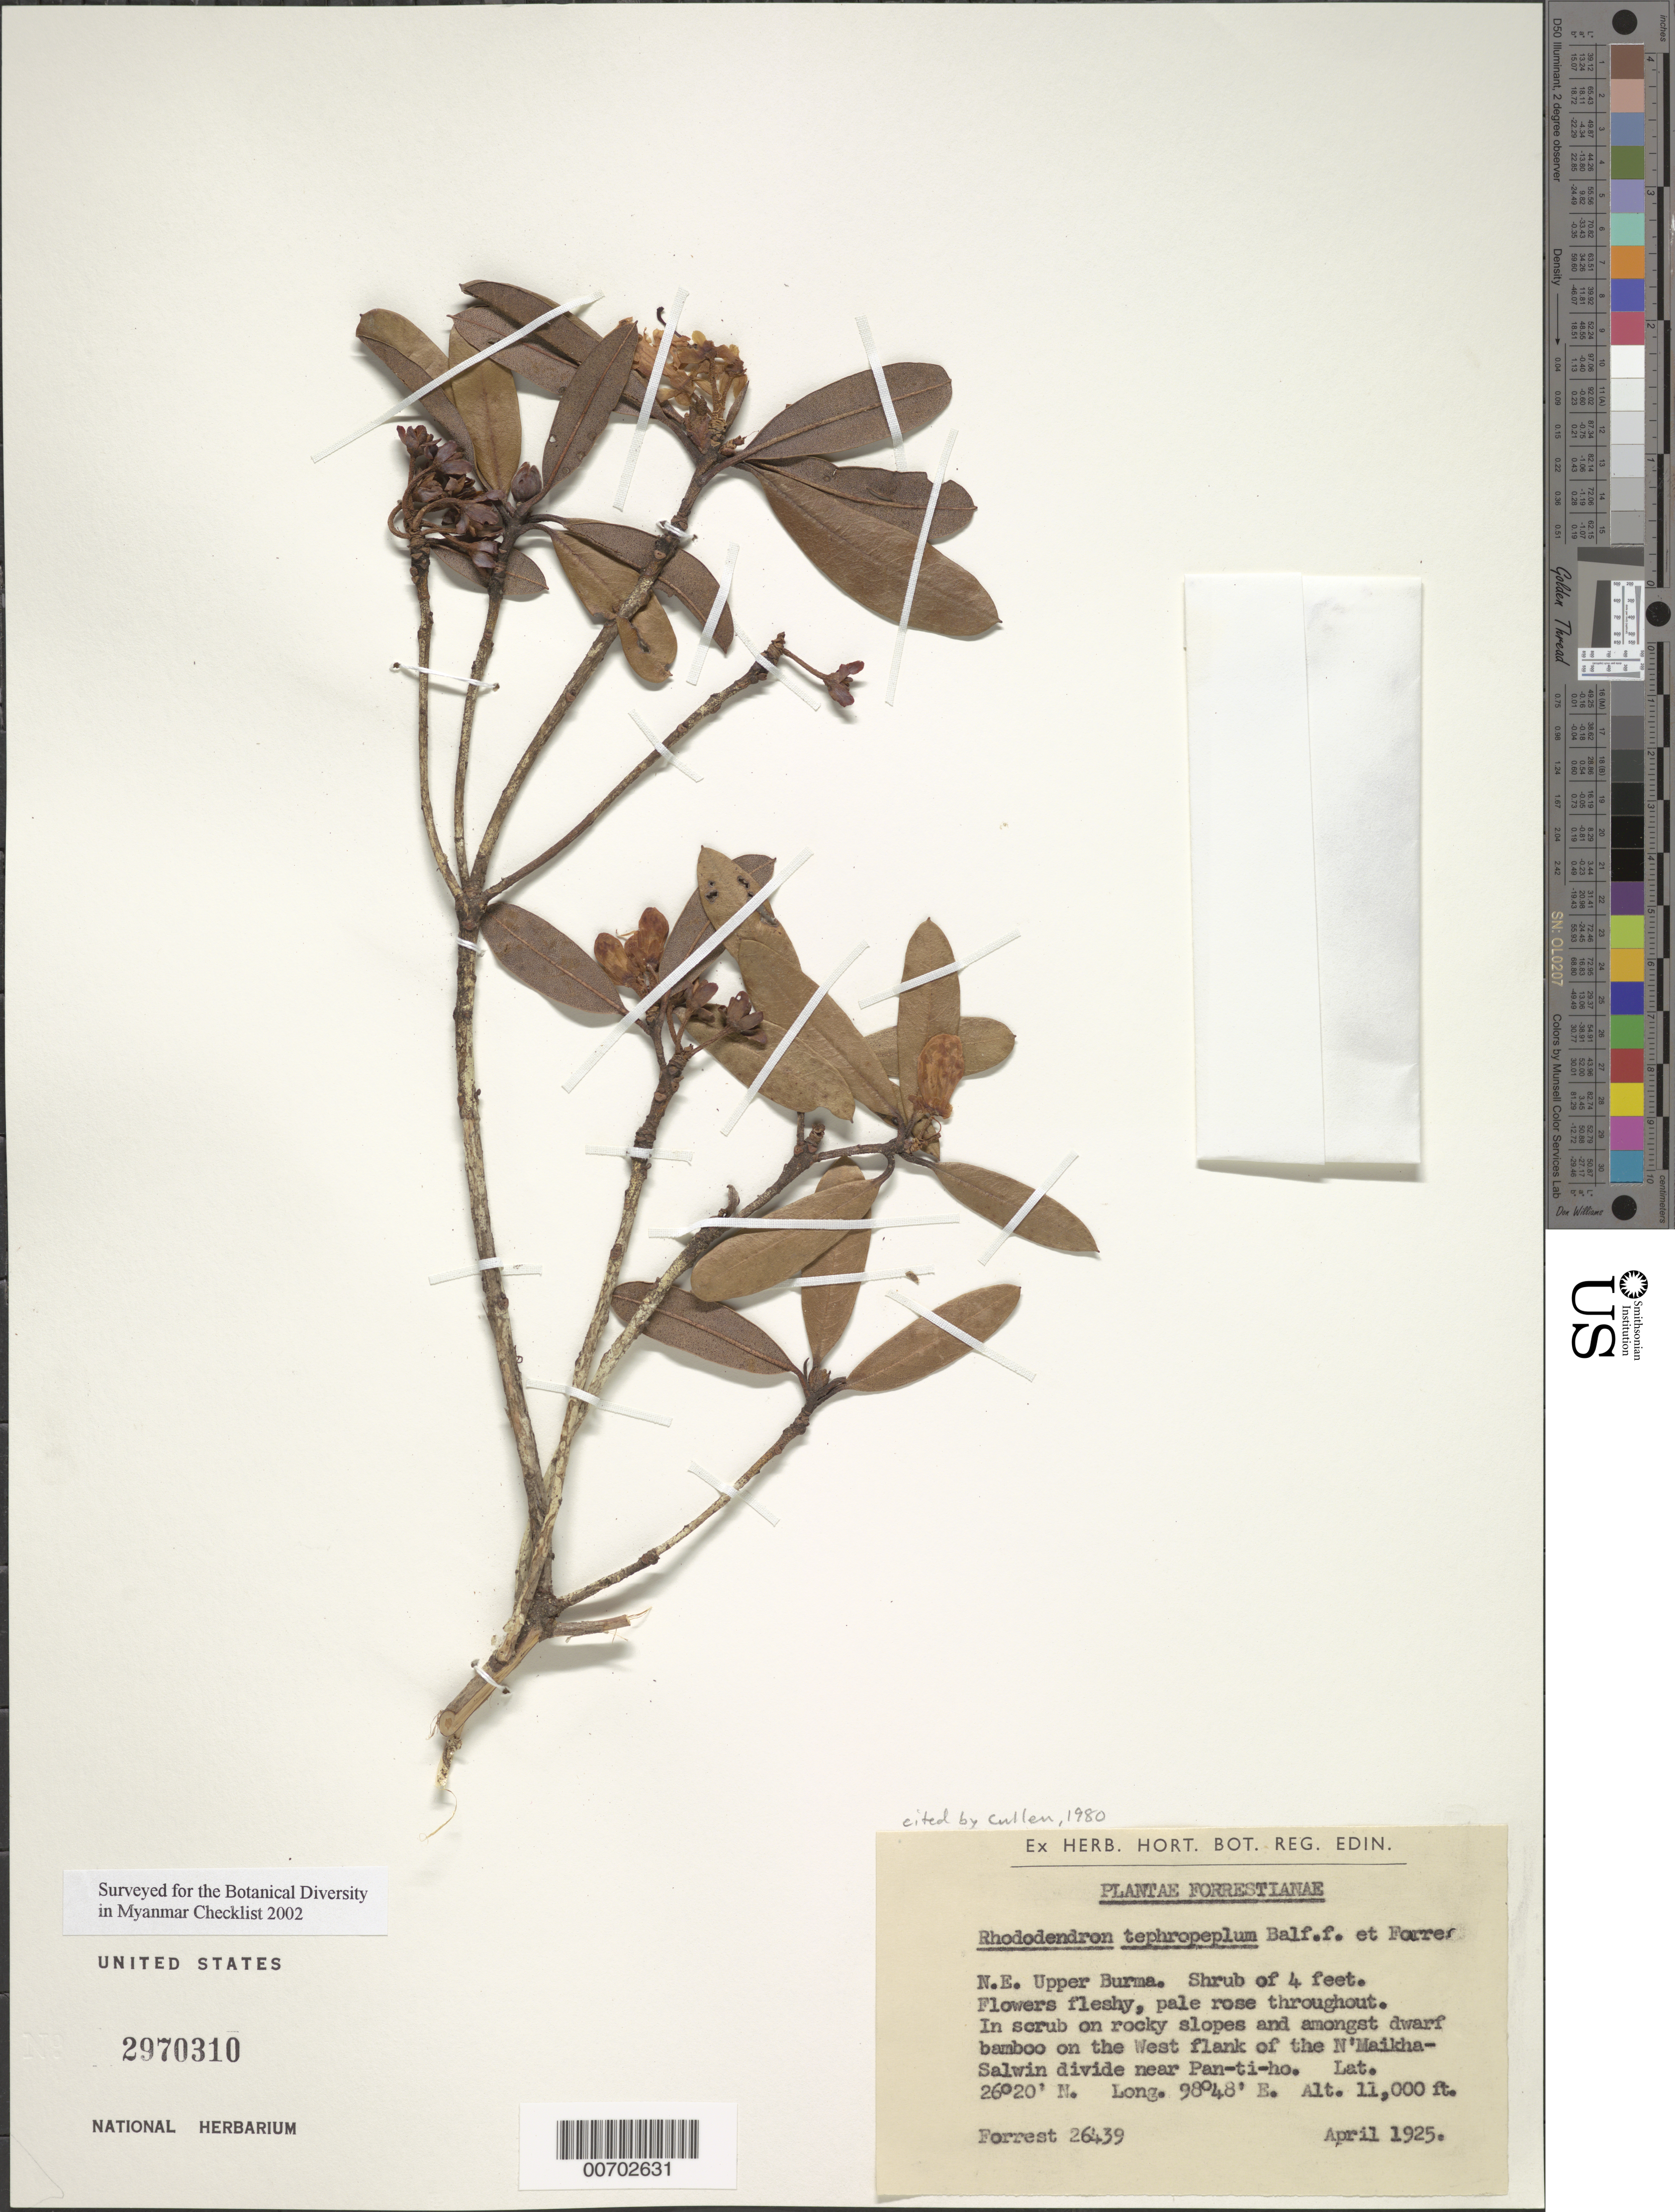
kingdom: Plantae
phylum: Tracheophyta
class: Magnoliopsida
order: Ericales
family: Ericaceae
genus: Rhododendron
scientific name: Rhododendron tephropeplum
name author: Balf. f. & Farrer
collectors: G. Forrest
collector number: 26439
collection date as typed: Apr 1925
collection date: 1925-04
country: Myanmar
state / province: Kachin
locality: N'Maikha-Salwin Divide, W flank, near Pan-ti-ho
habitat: In scrub on rocky slopes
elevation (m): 3353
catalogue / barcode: US 2970310